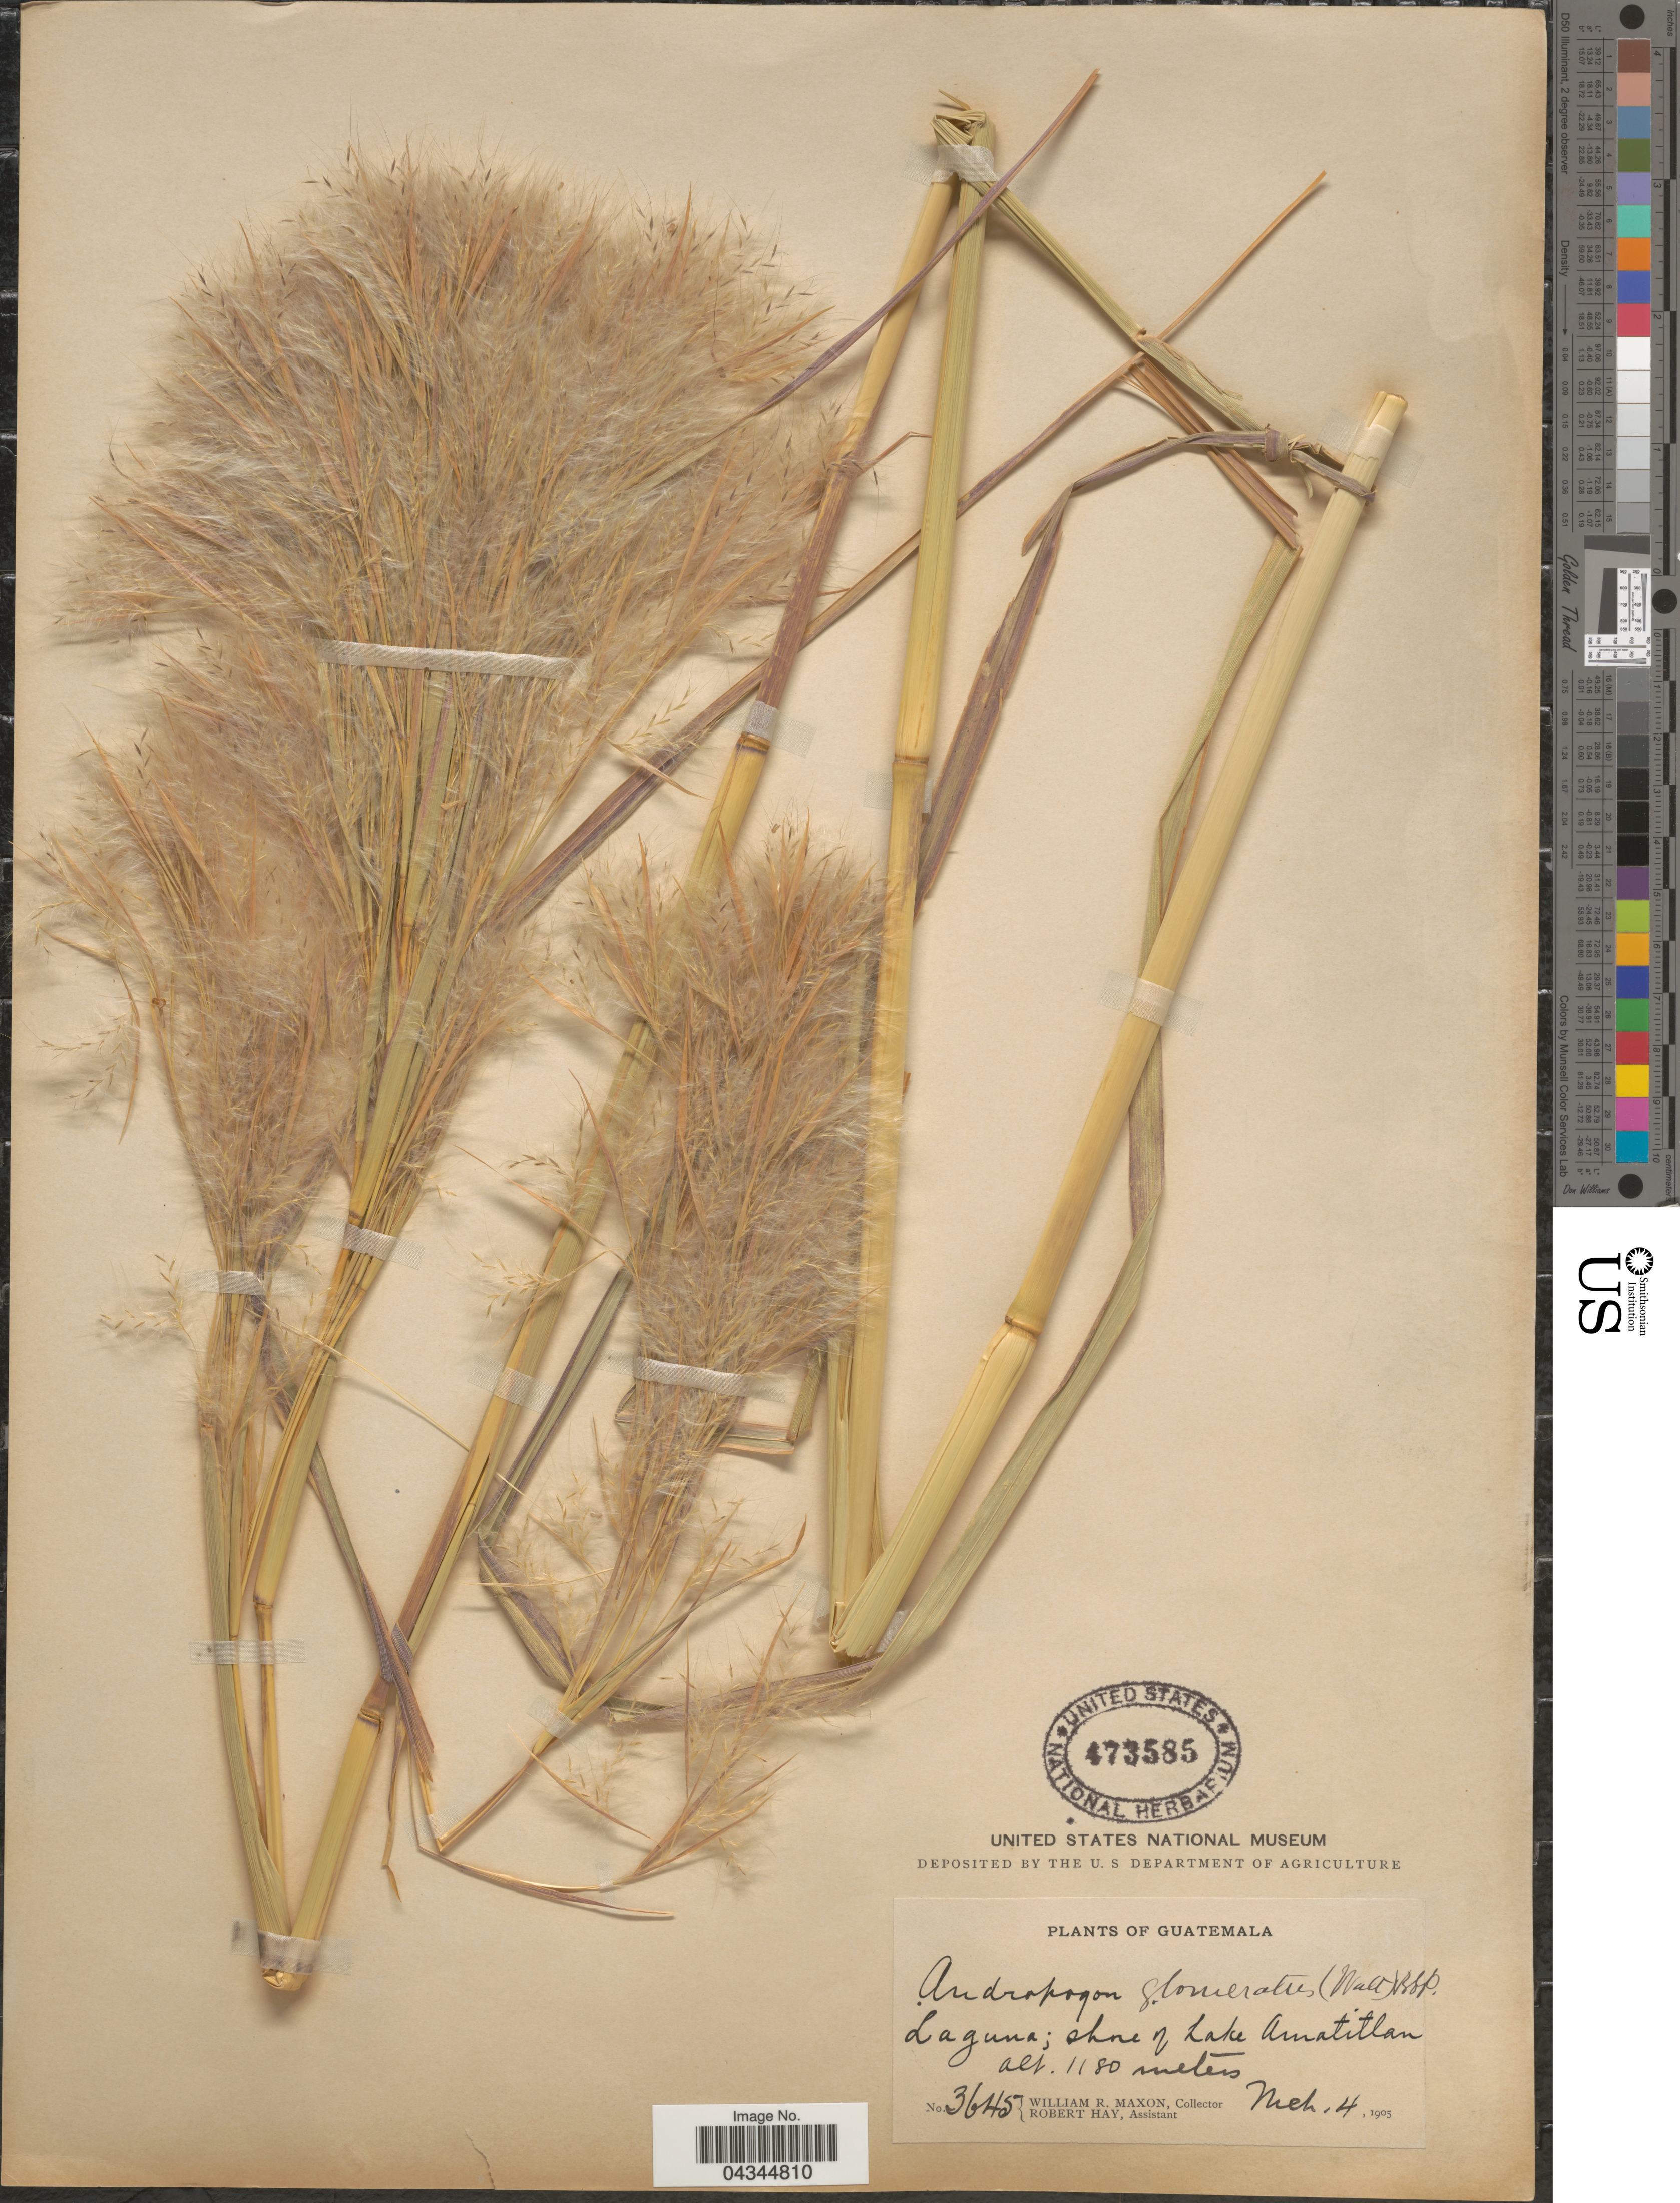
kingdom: Plantae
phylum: Tracheophyta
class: Liliopsida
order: Poales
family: Poaceae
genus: Andropogon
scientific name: Andropogon glomeratus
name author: (Walter) Britton et al.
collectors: W. R. Maxon & R. Hay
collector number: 3645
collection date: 1905-03-04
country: Guatemala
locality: Laguna; shore of Lake Amatitlan.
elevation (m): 1180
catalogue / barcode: US 473585